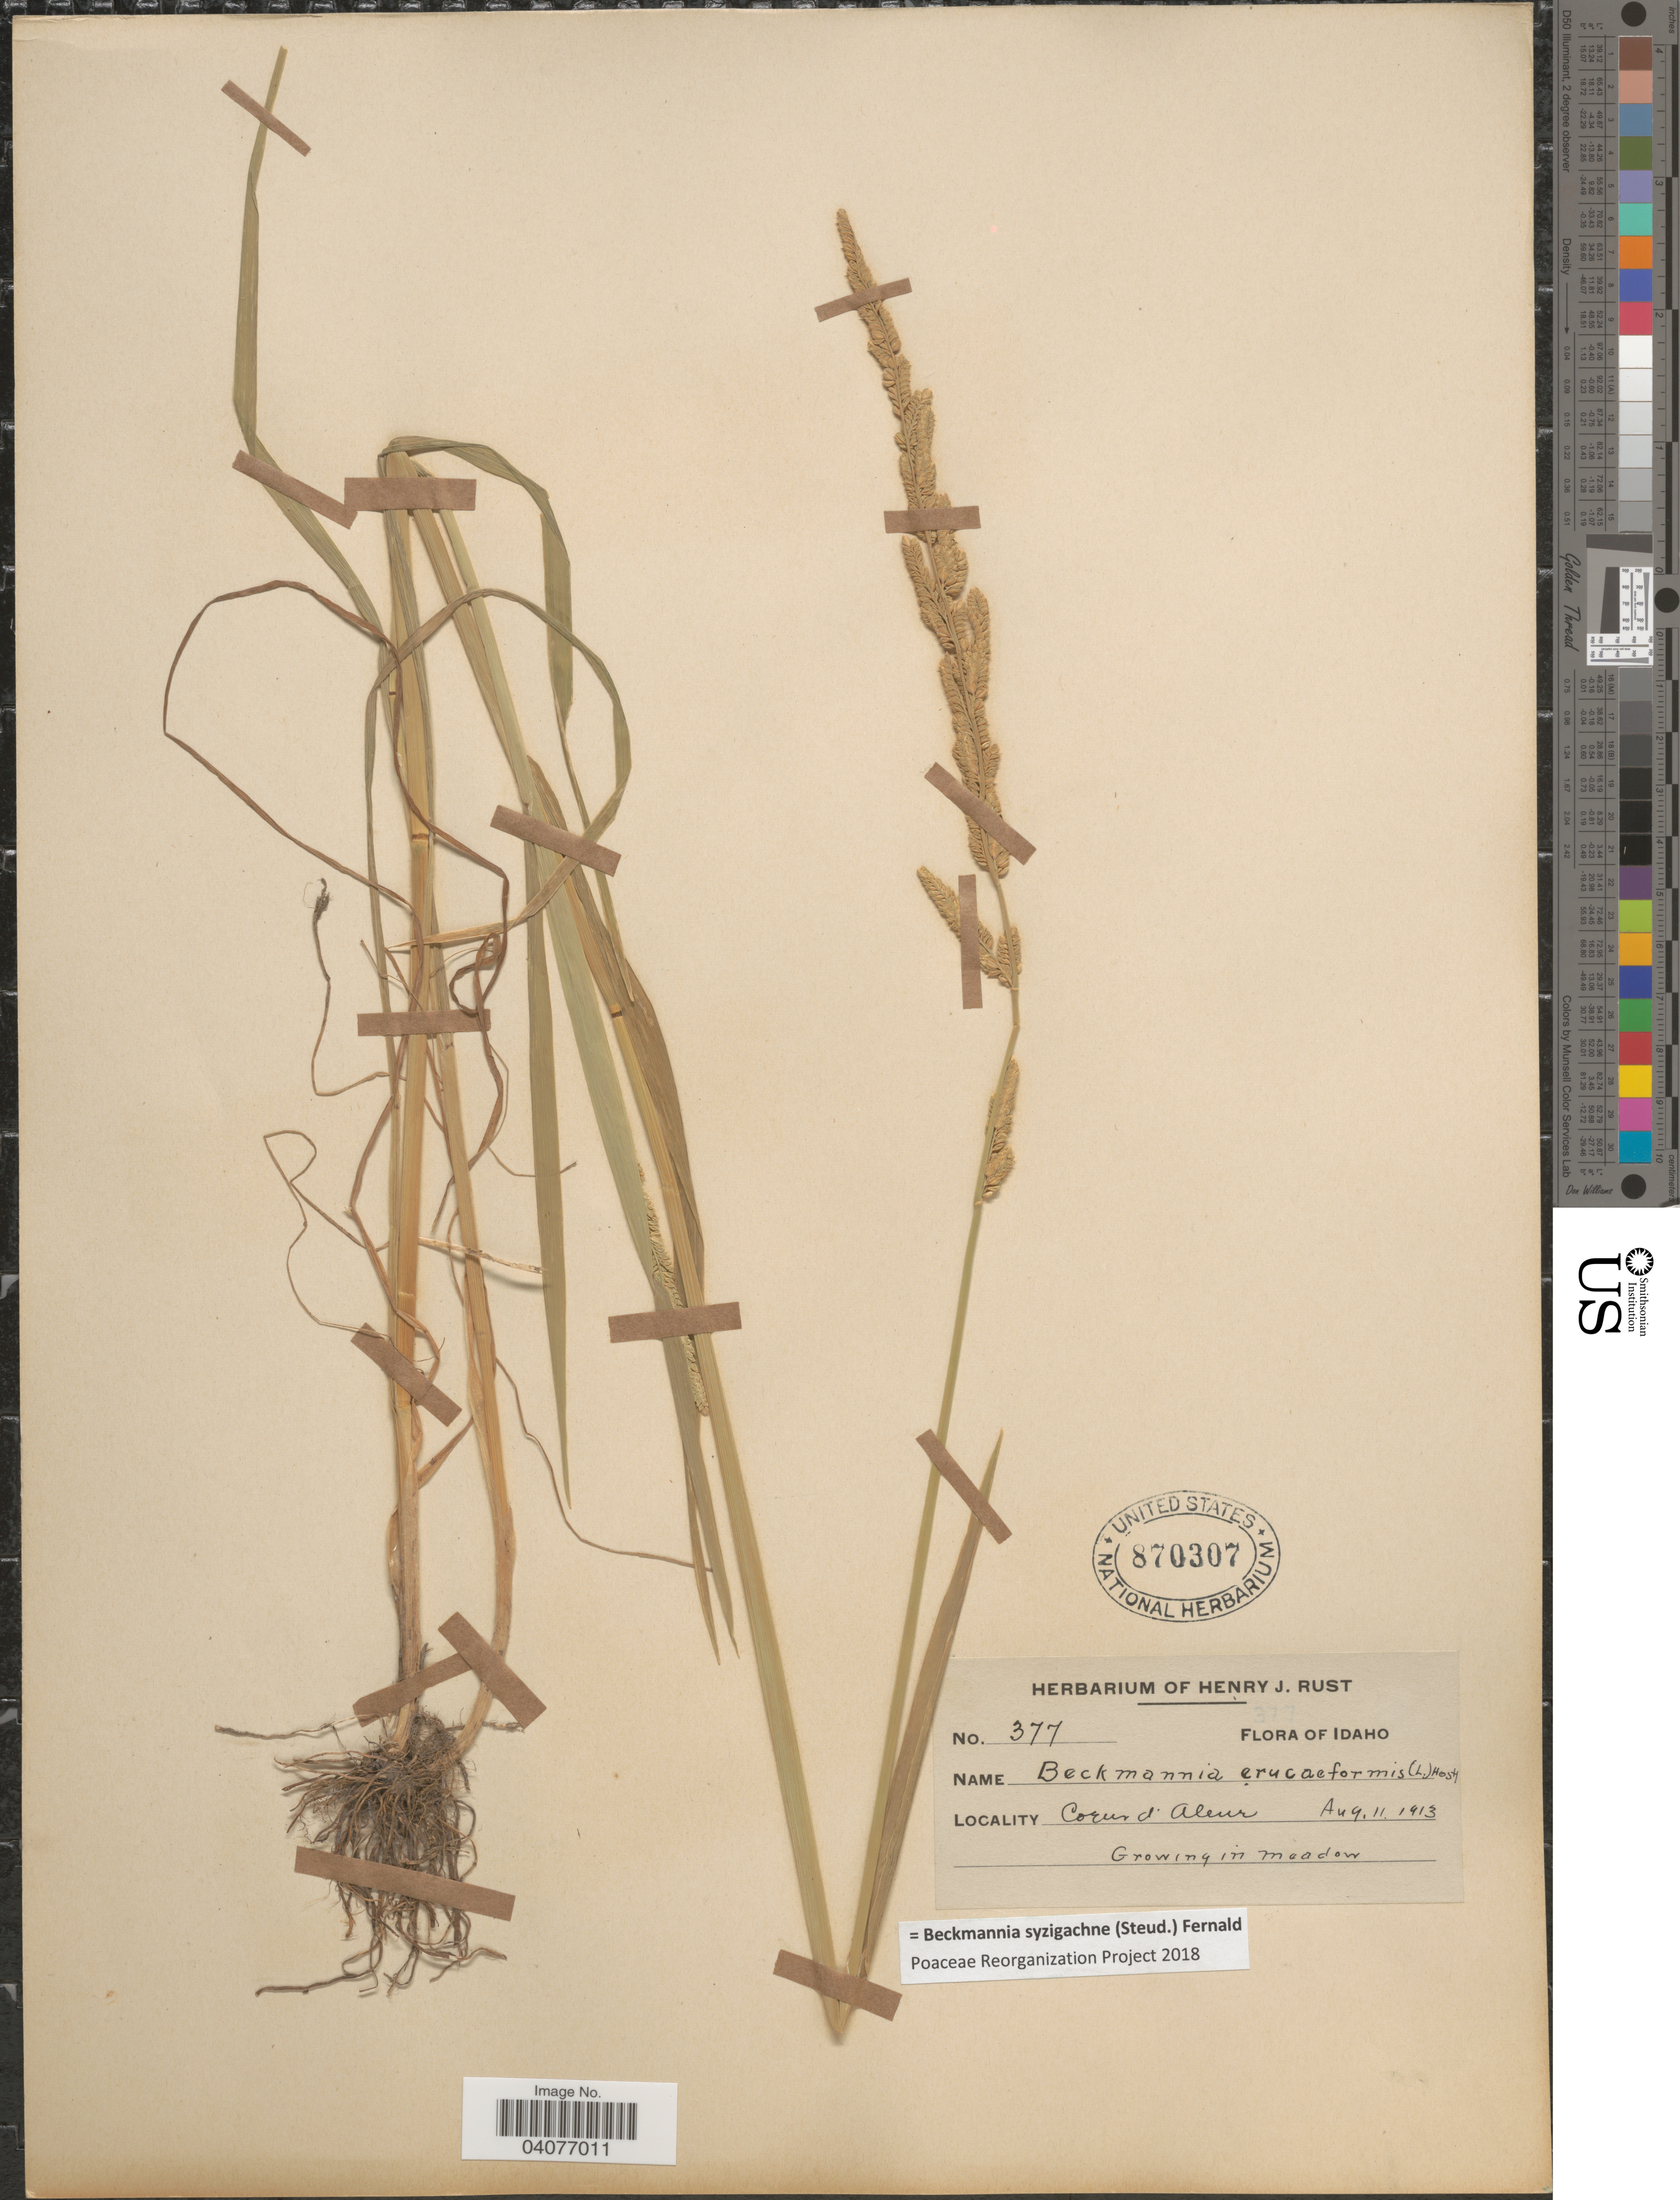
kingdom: Plantae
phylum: Tracheophyta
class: Liliopsida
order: Poales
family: Poaceae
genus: Beckmannia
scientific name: Beckmannia syzigachne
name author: (Steud.) Fernald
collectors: ex herb. Henry J. Rust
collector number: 377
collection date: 1913-08-11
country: United States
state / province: Idaho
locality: Coeur d' Alene. Growing in meadow.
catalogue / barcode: US 870307